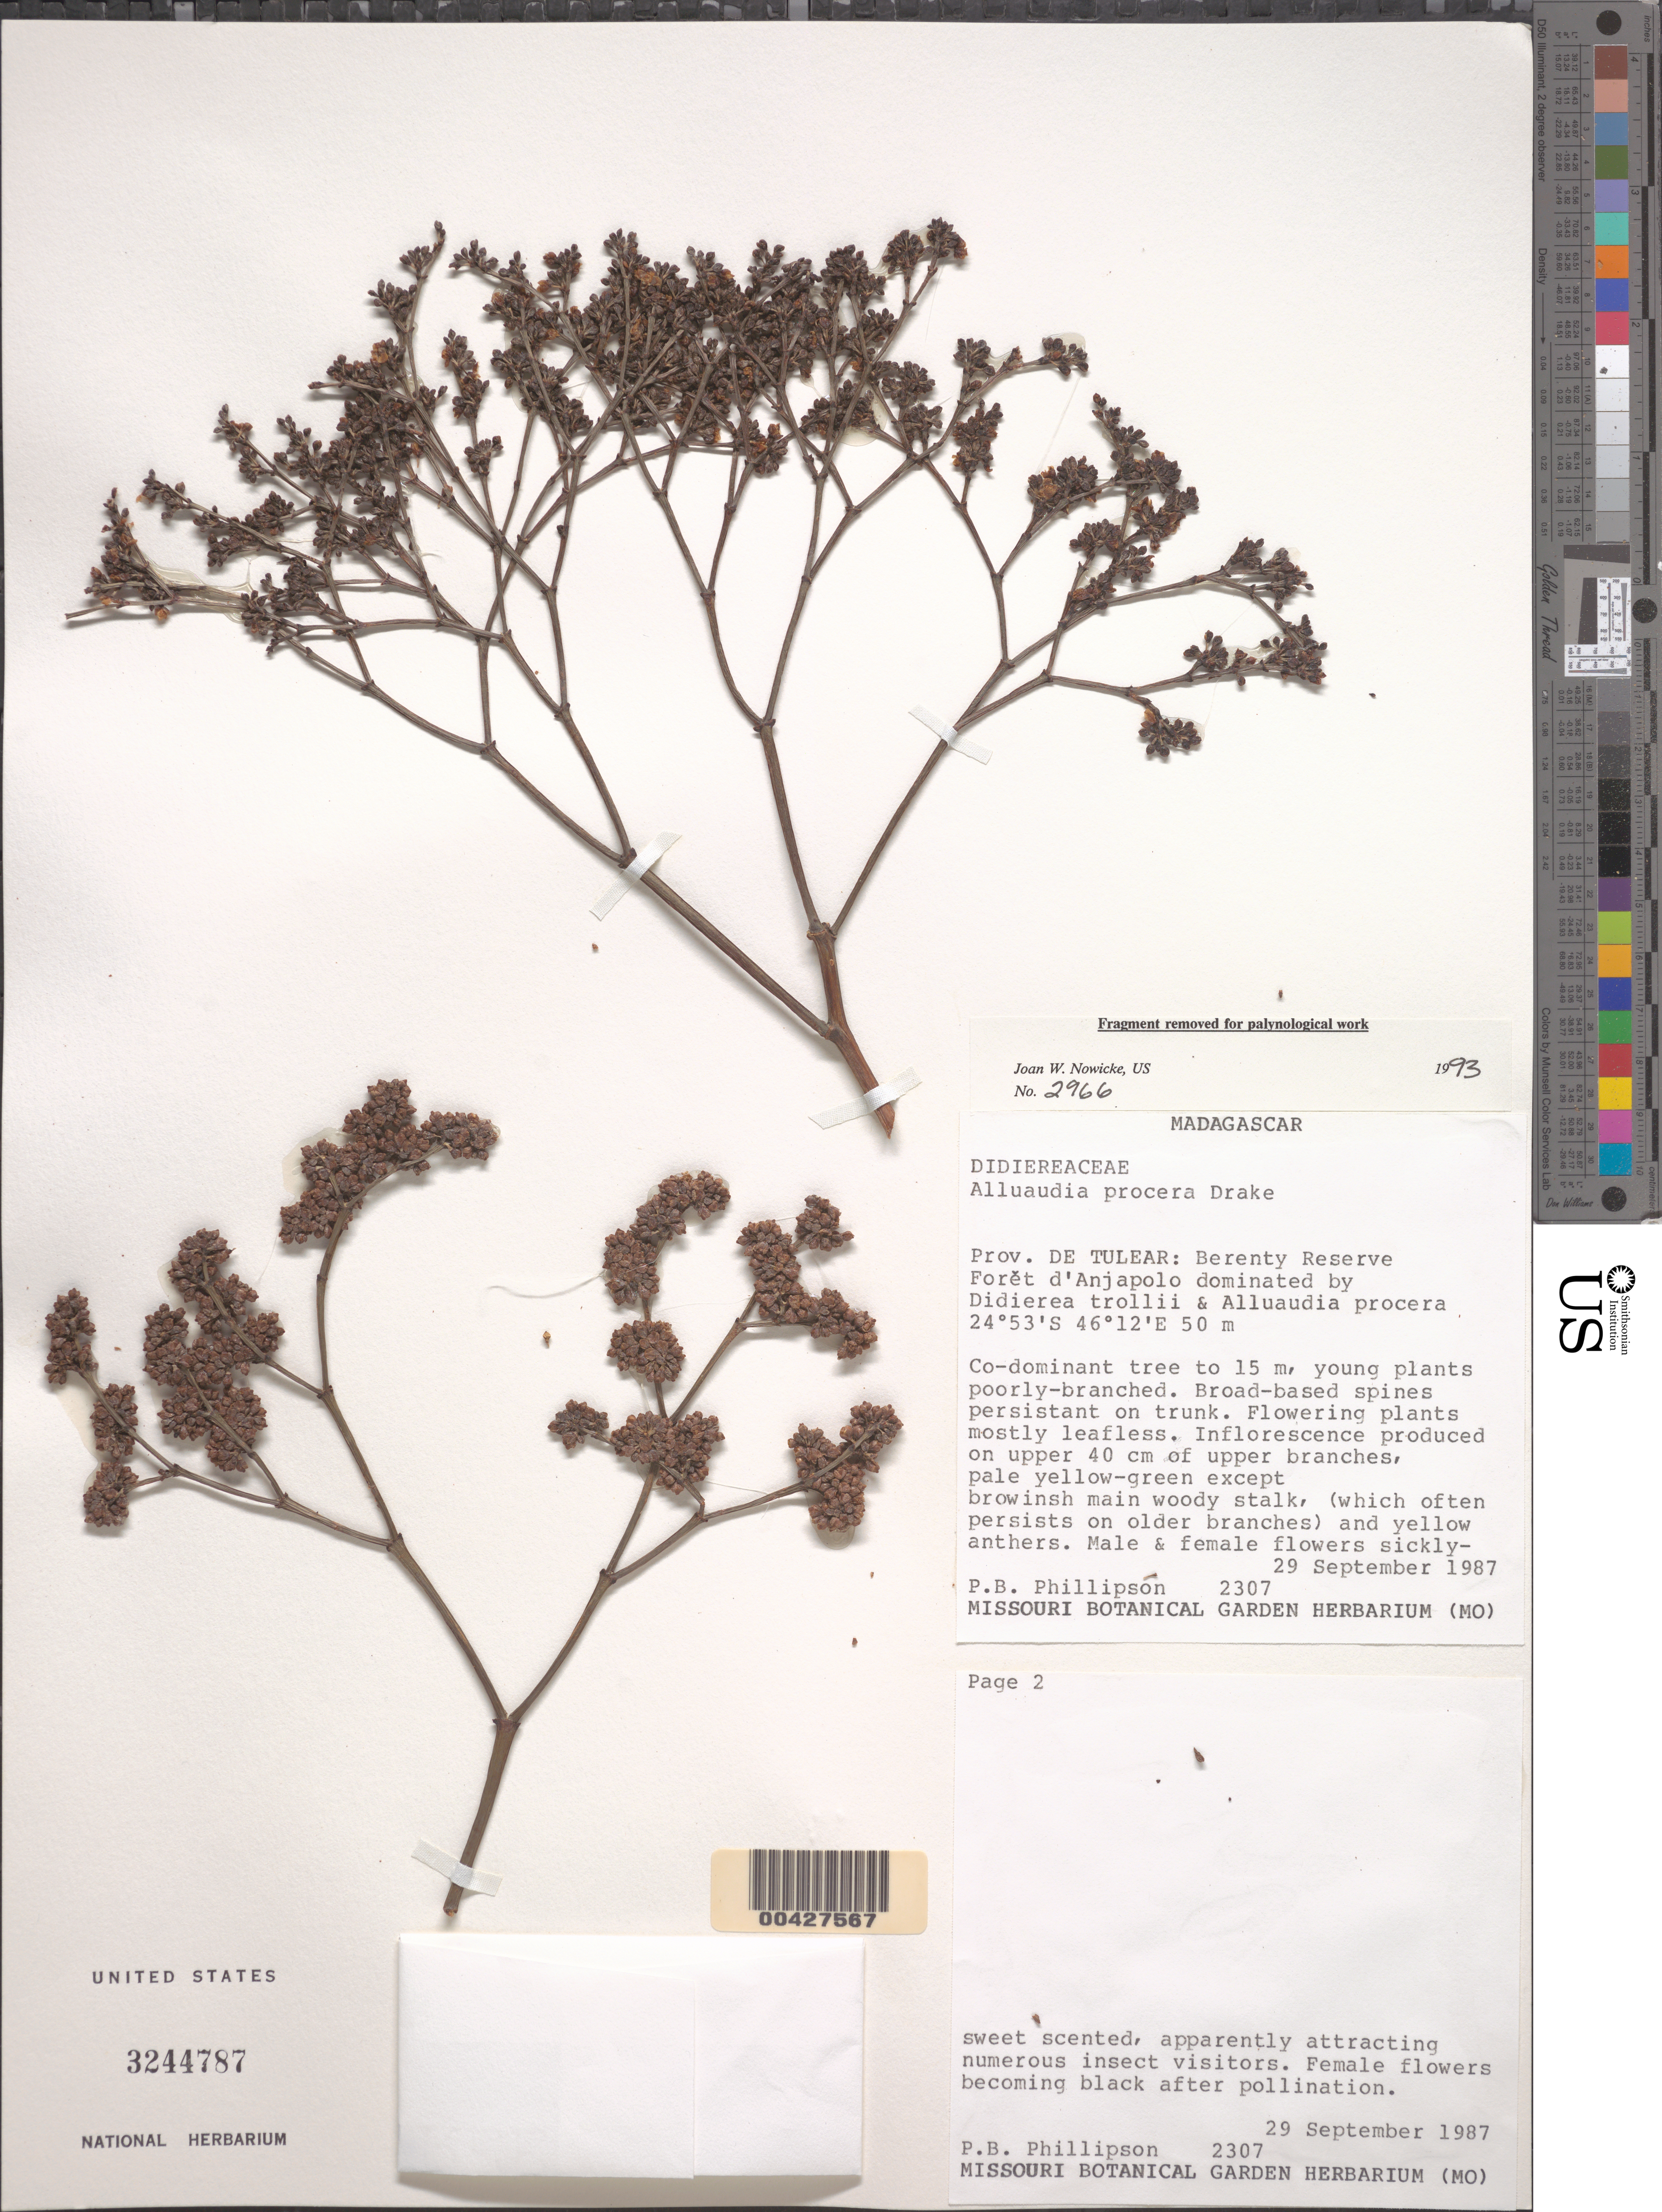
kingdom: Plantae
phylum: Tracheophyta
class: Magnoliopsida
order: Caryophyllales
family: Didiereaceae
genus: Alluaudia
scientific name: Alluaudia procera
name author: (Drake) Drake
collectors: P. B. Phillipson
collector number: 2307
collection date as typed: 29 Sep 1987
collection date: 1987-09-29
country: Madagascar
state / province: Anosy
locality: Berenty reserve, foret d'anjapolo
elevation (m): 50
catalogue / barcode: US 3244787